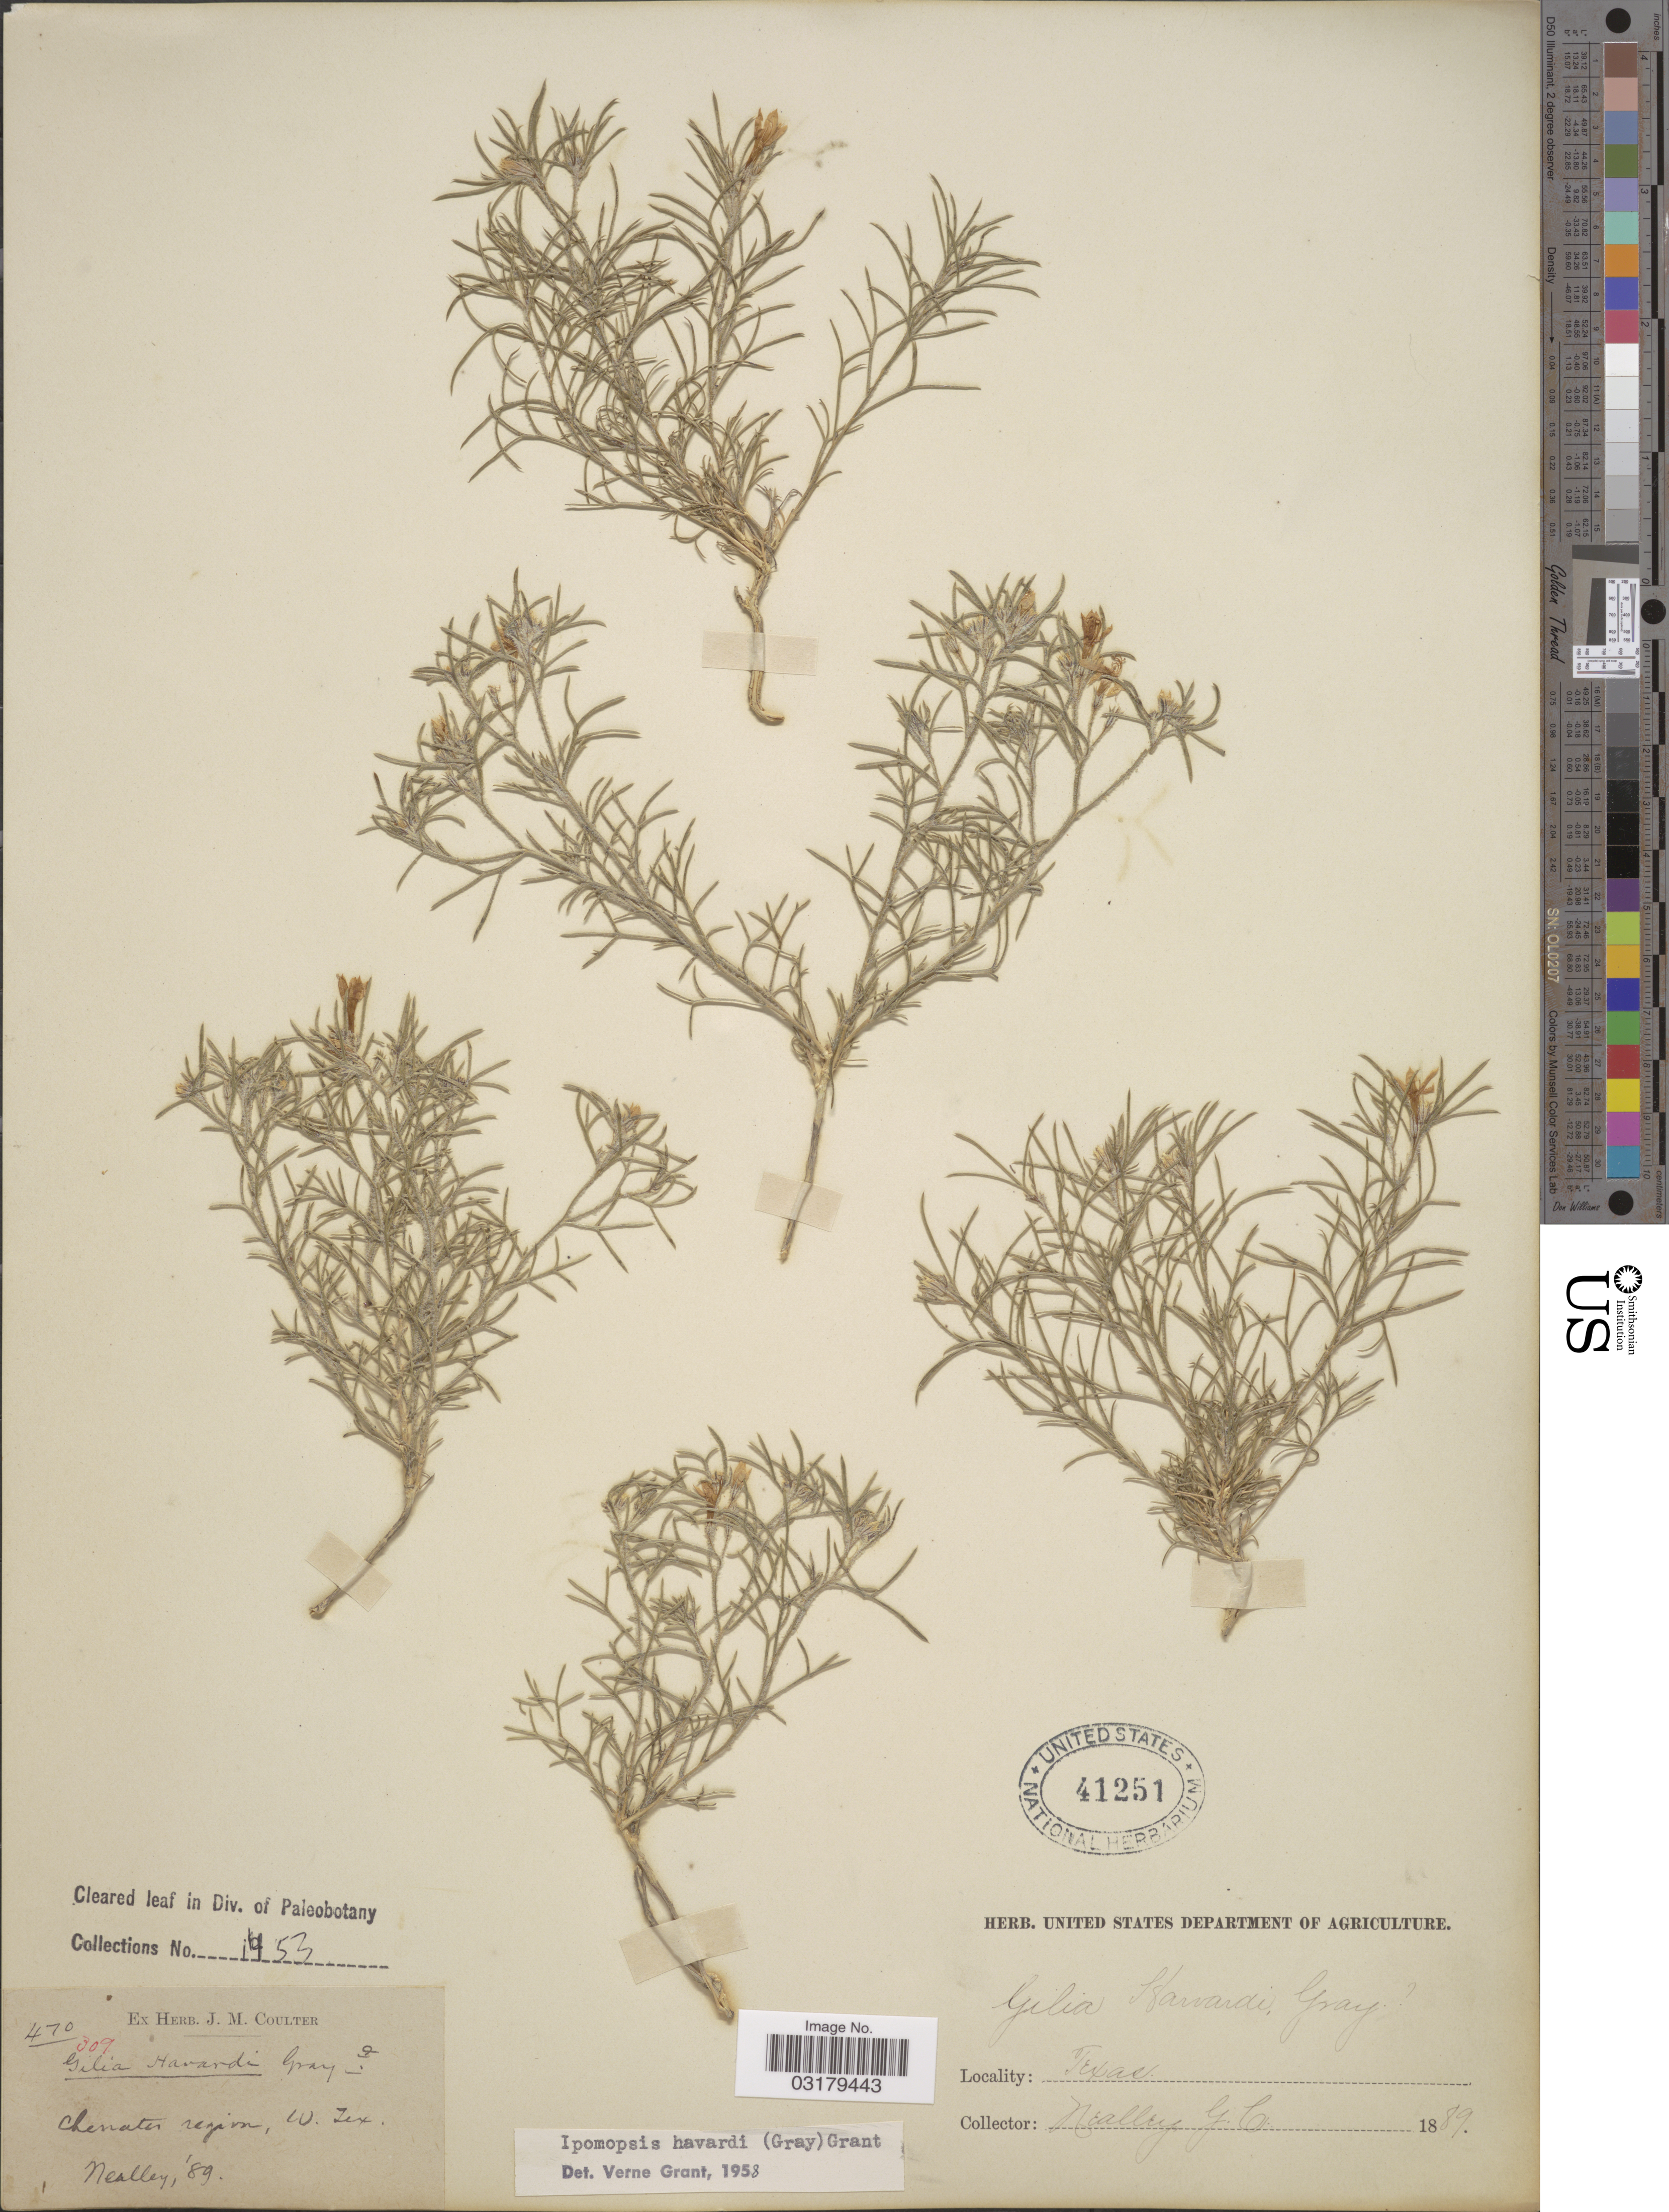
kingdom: Plantae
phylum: Tracheophyta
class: Magnoliopsida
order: Ericales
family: Polemoniaceae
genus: Ipomopsis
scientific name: Ipomopsis havardii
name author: (A. Gray) V.E. Grant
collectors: G. C. Nealley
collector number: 470/309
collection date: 1889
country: United States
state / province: Texas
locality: Chenates region, W. Tex.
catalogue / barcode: US 41251